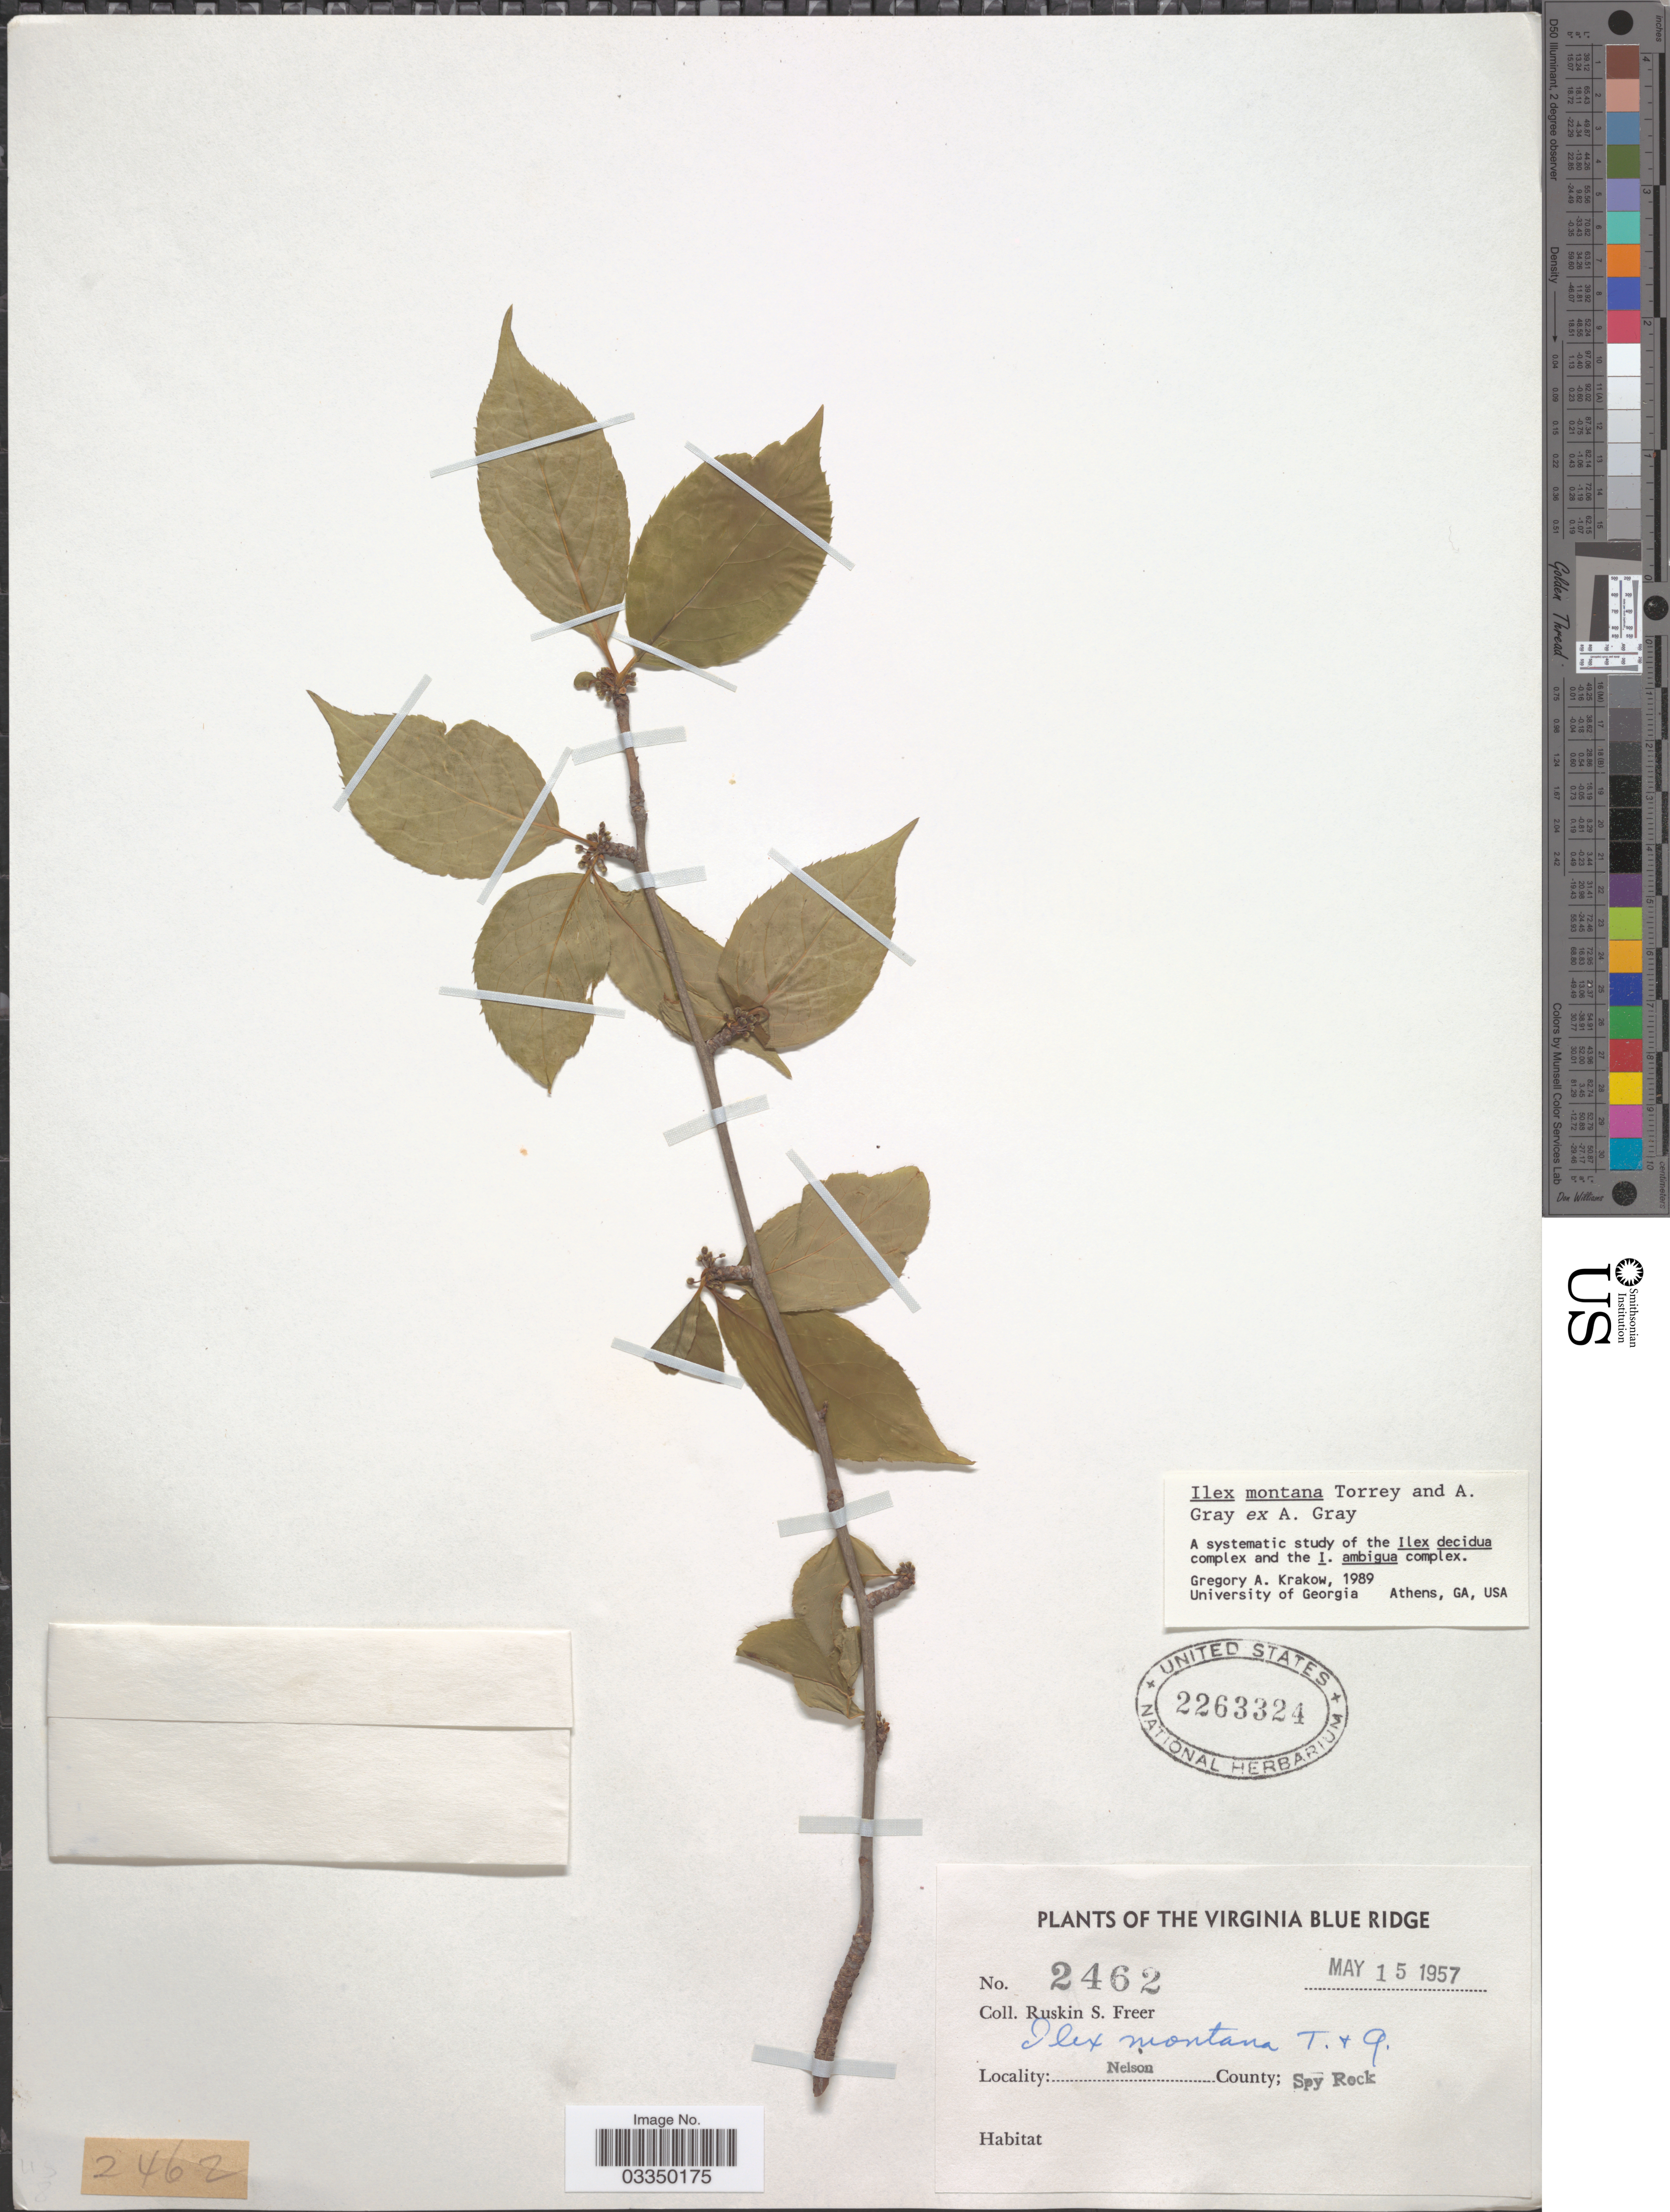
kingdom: Plantae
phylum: Tracheophyta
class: Magnoliopsida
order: Aquifoliales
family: Aquifoliaceae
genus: Ilex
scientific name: Ilex montana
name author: Torr. & A. Gray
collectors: R. Freer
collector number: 2462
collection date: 1957-05-15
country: United States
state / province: Virginia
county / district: Nelson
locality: The Virginia Blue Ridge. Nelson County; Spy Rock.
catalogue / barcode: US 2263324